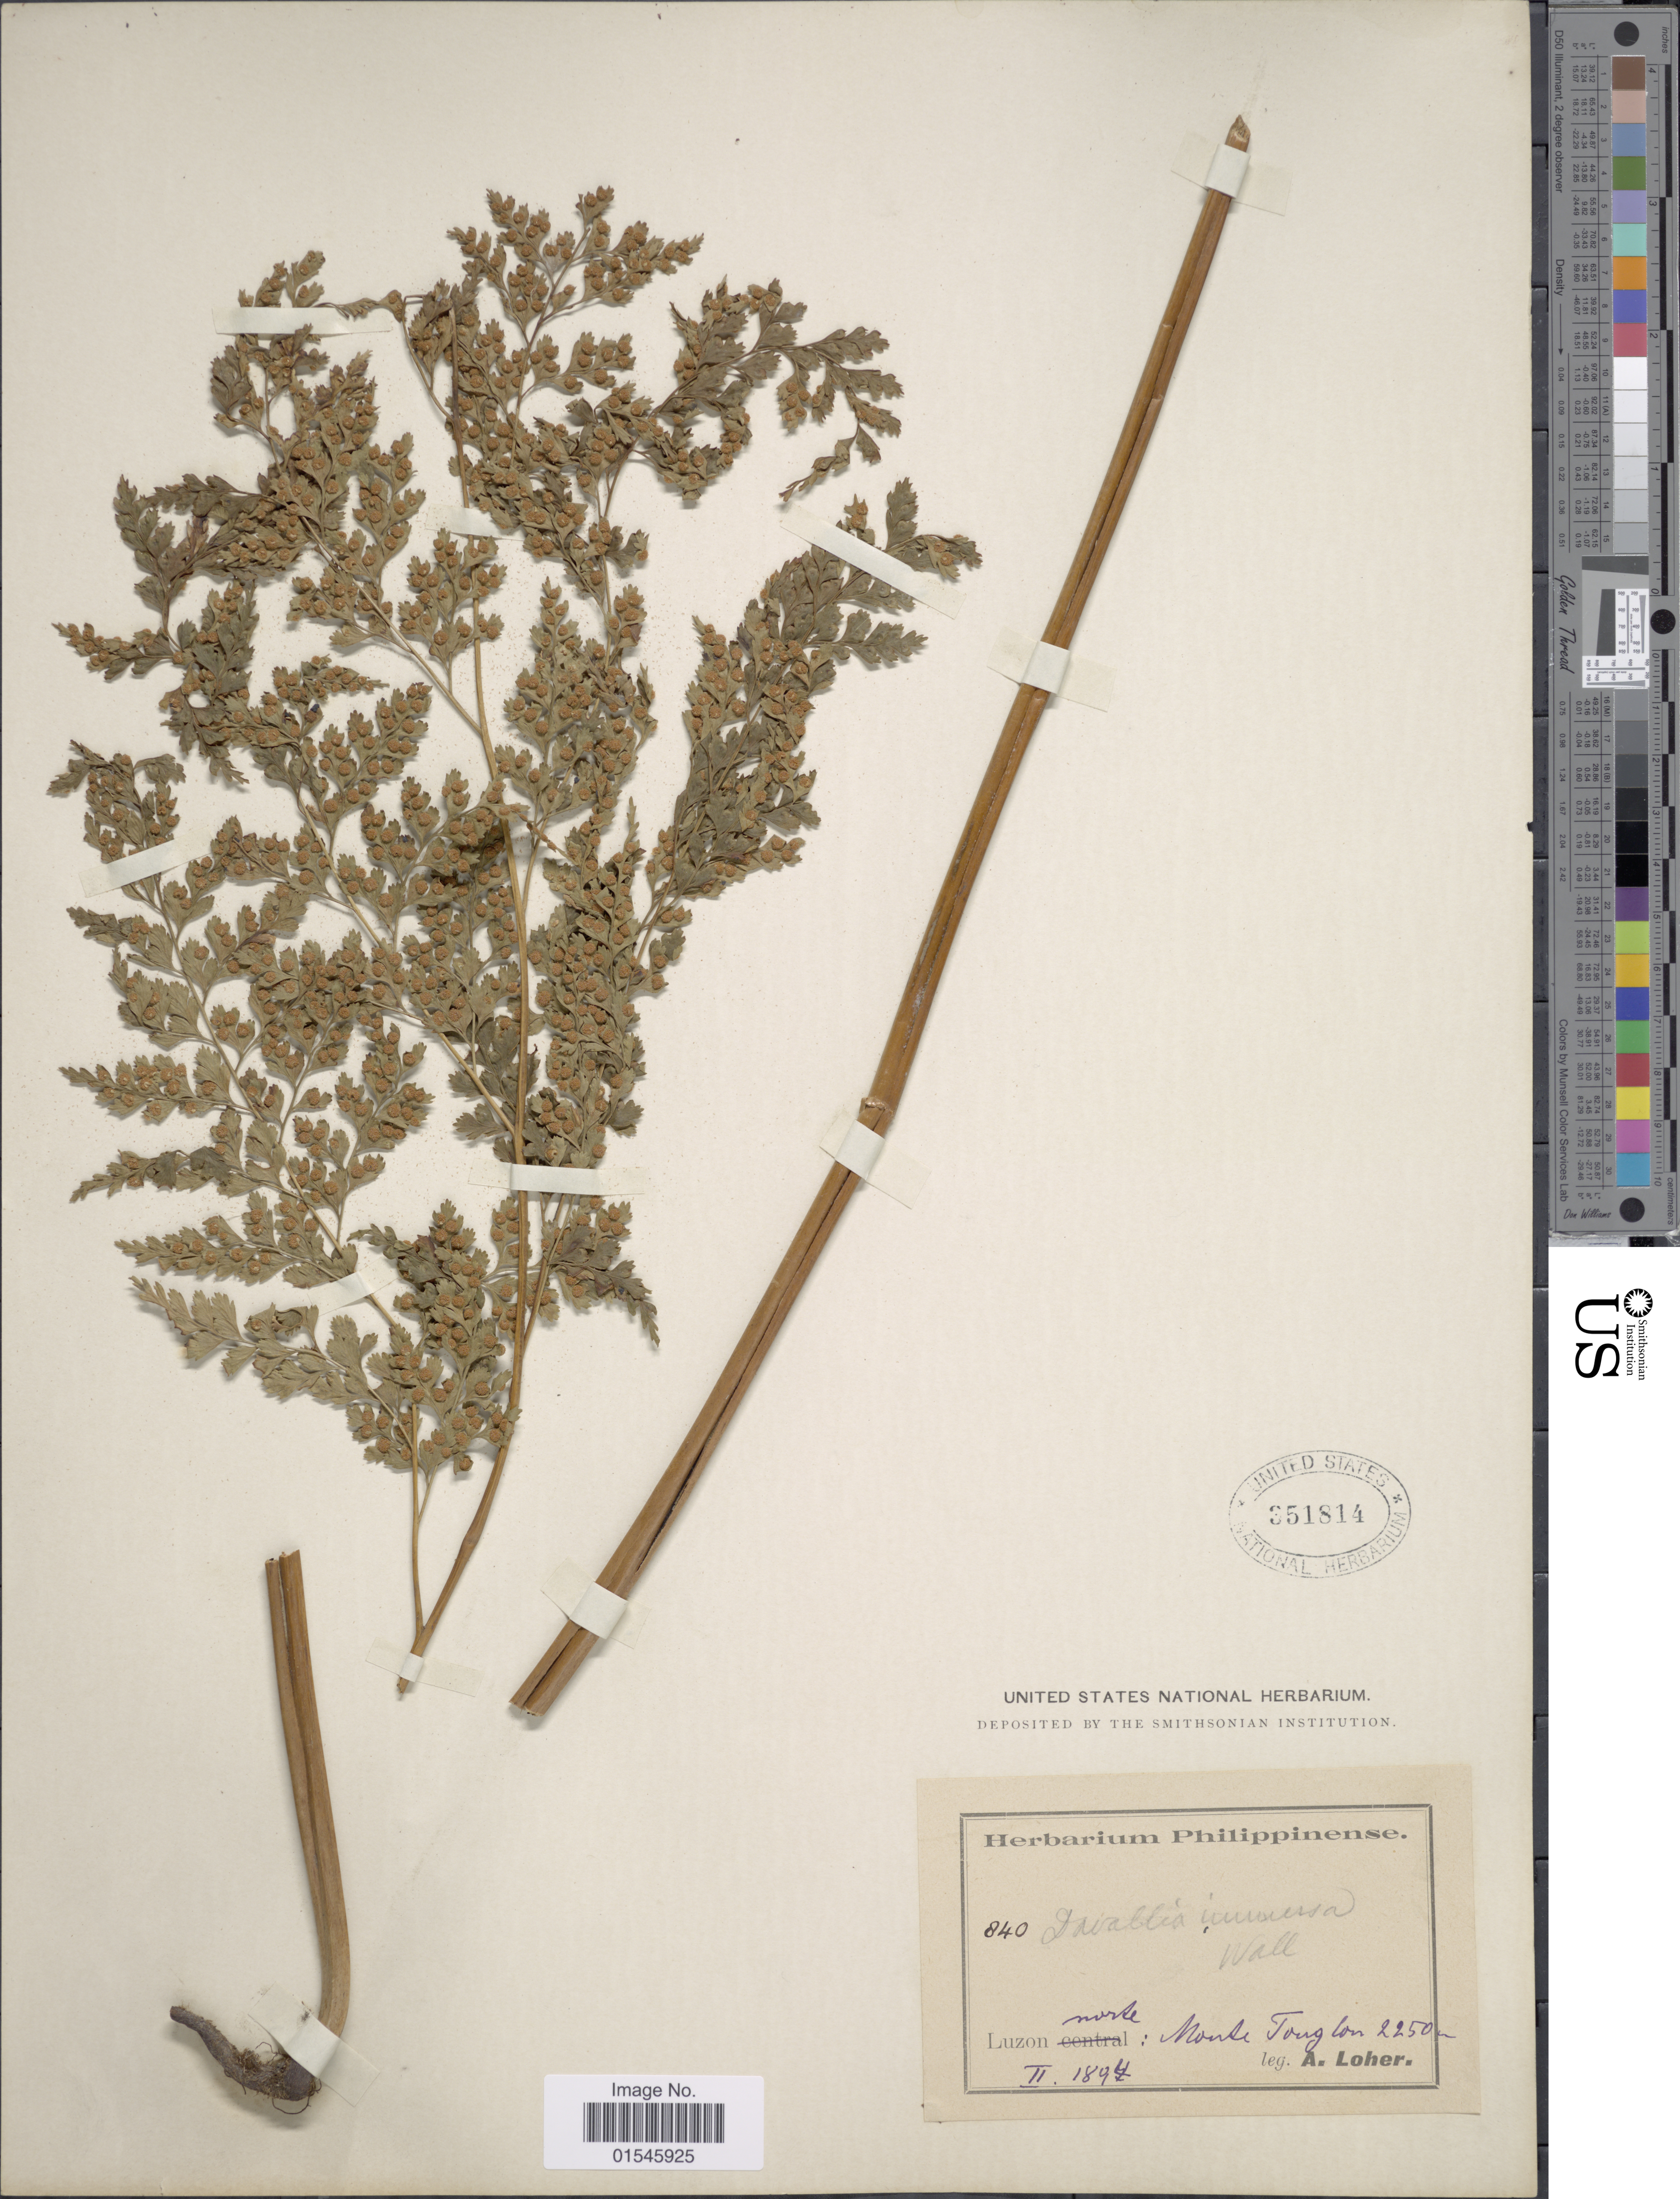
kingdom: Plantae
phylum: Tracheophyta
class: Polypodiopsida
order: Polypodiales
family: Hypodematiaceae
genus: Leucostegia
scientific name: Leucostegia truncata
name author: (D. Don) Fraser-Jenk.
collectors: A. Loher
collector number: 840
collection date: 1894-02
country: Philippines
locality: Luzon norte: Monte Tonglon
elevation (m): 2250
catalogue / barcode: US 351814